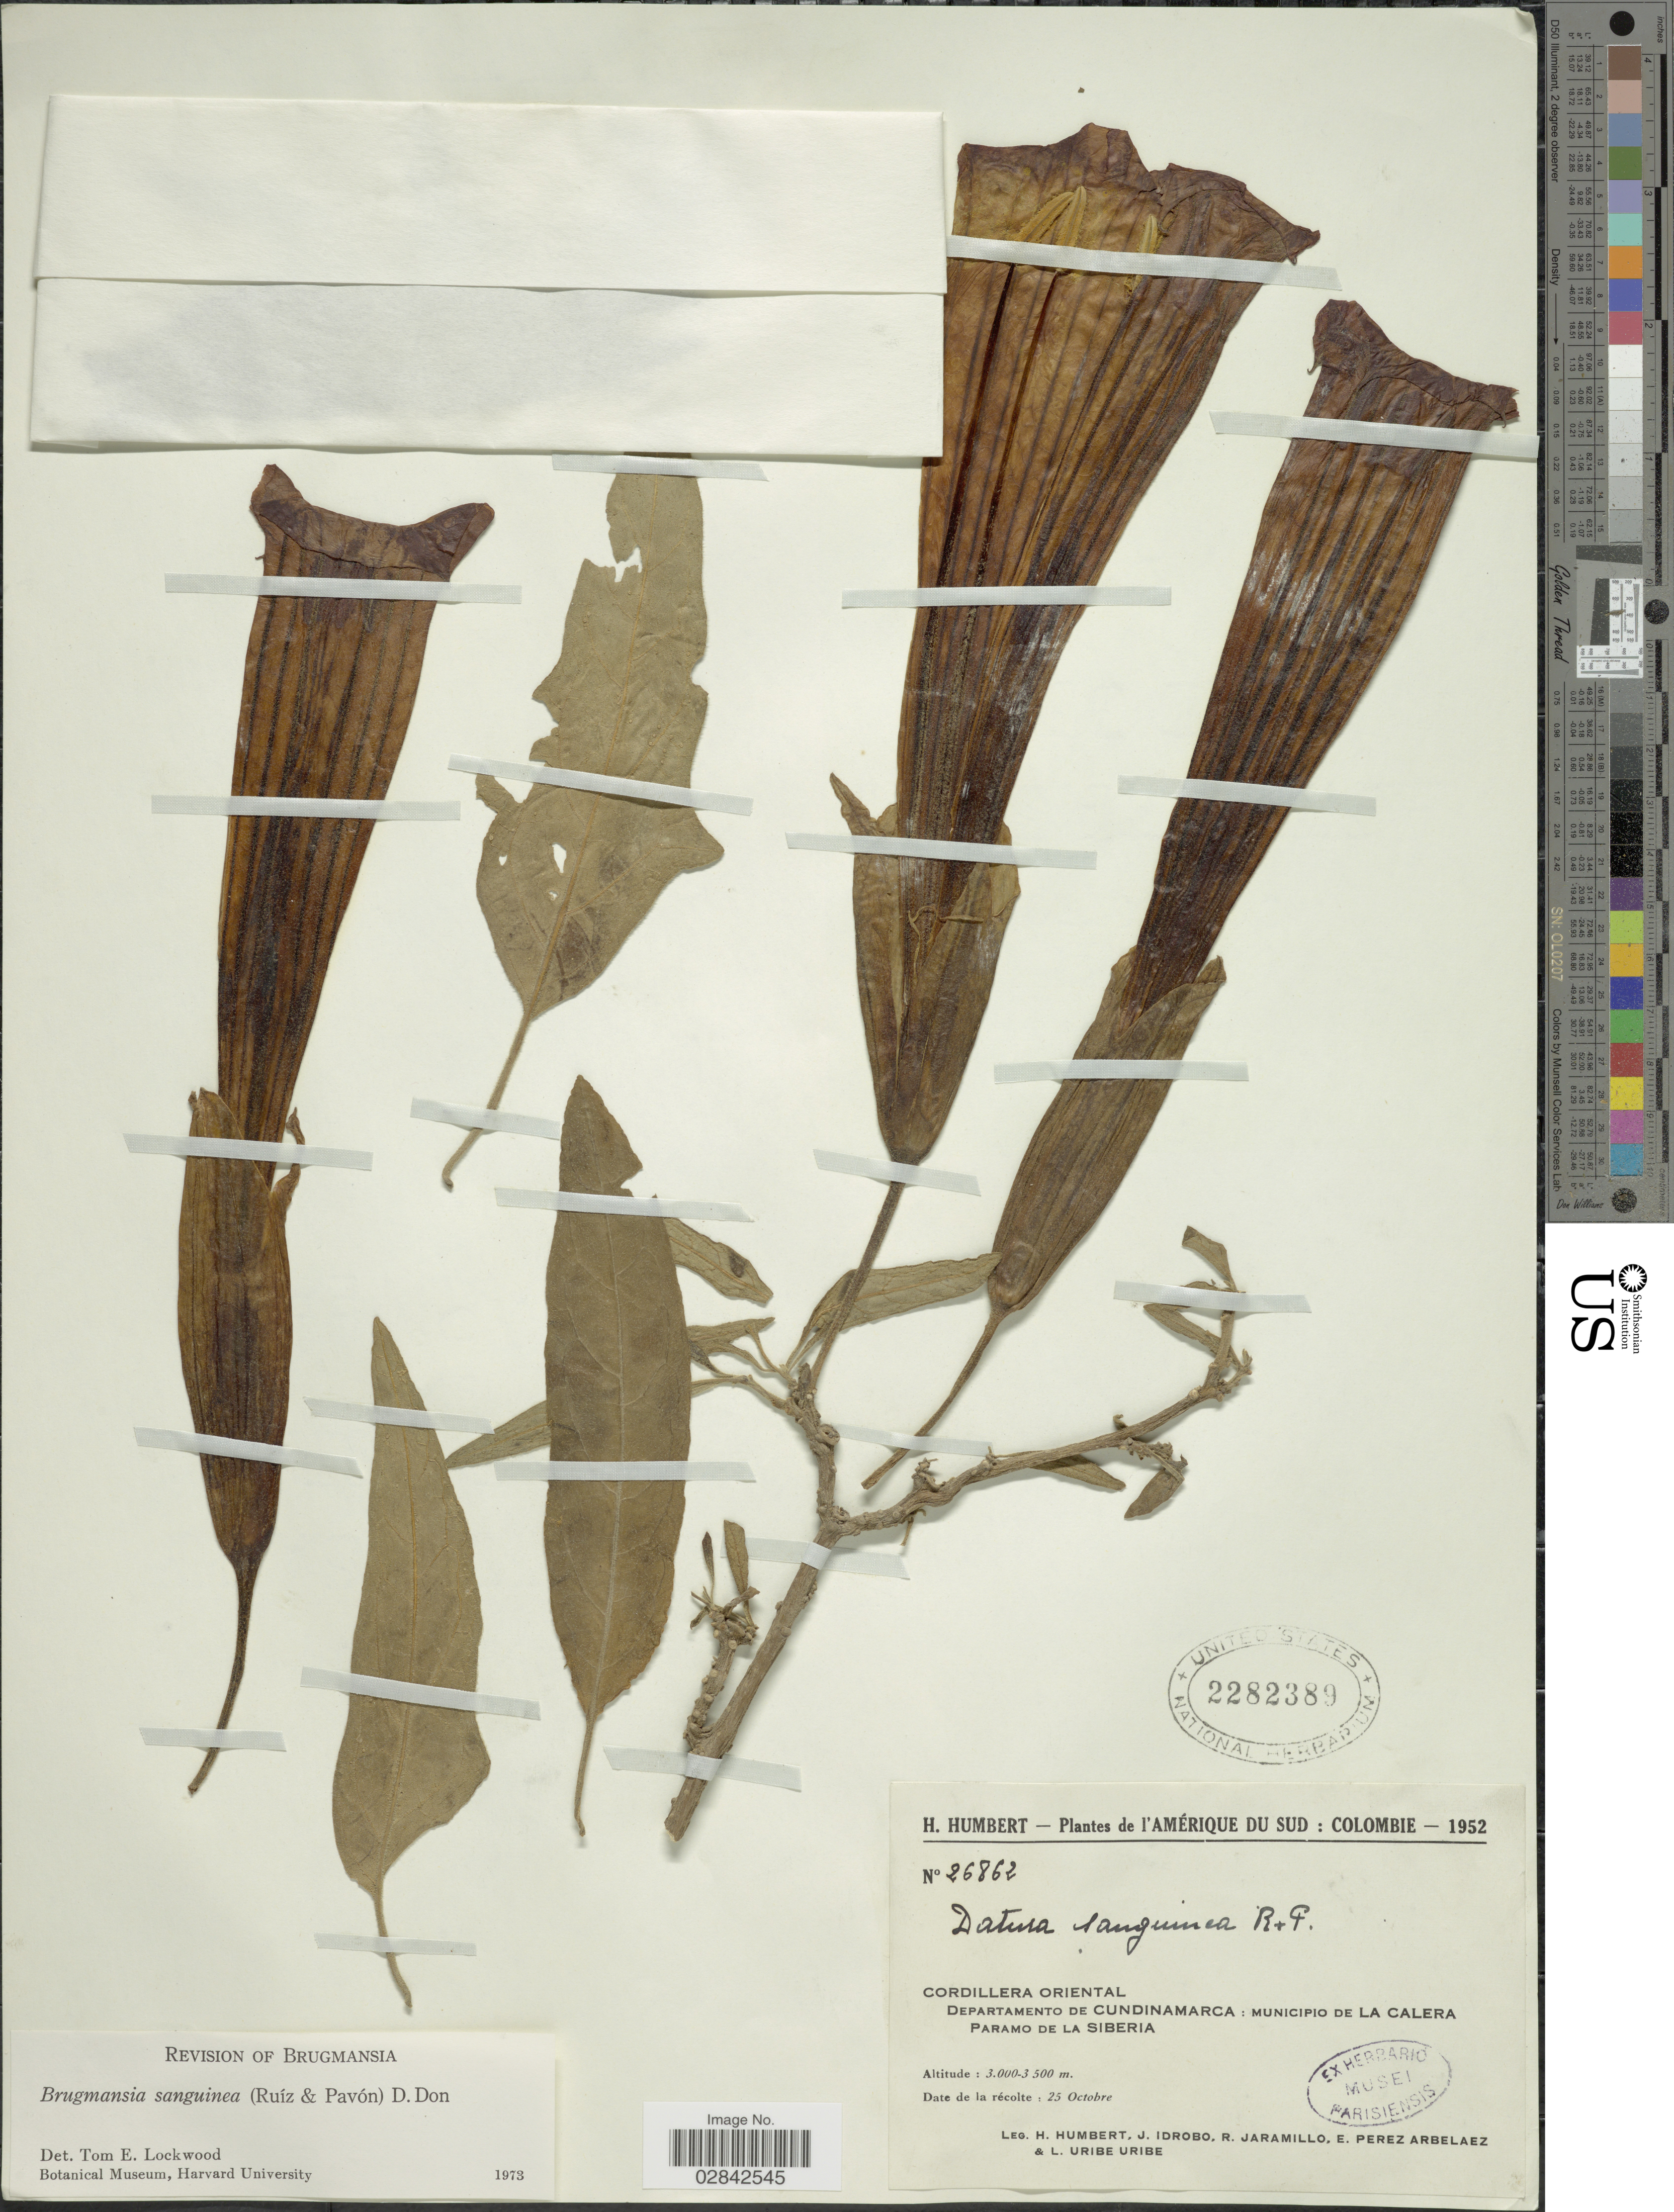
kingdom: Plantae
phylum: Tracheophyta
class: Magnoliopsida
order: Solanales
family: Solanaceae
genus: Brugmansia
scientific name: Brugmansia sanguinea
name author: (Ruiz & Pav.) D. Don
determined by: Lockwood, T. E.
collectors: H. Humbert, J. M. Idrobo, R. Jaramillo M., E. Pérez Arbeláez & L. Uribe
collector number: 26862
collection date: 1952-10-25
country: Colombia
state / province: Cundinamarca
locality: Cordillera Oriental, Departamento de Cundinamarca: Municipio de La Calera Paramo de la Siberia.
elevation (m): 3000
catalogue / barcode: US 2282389